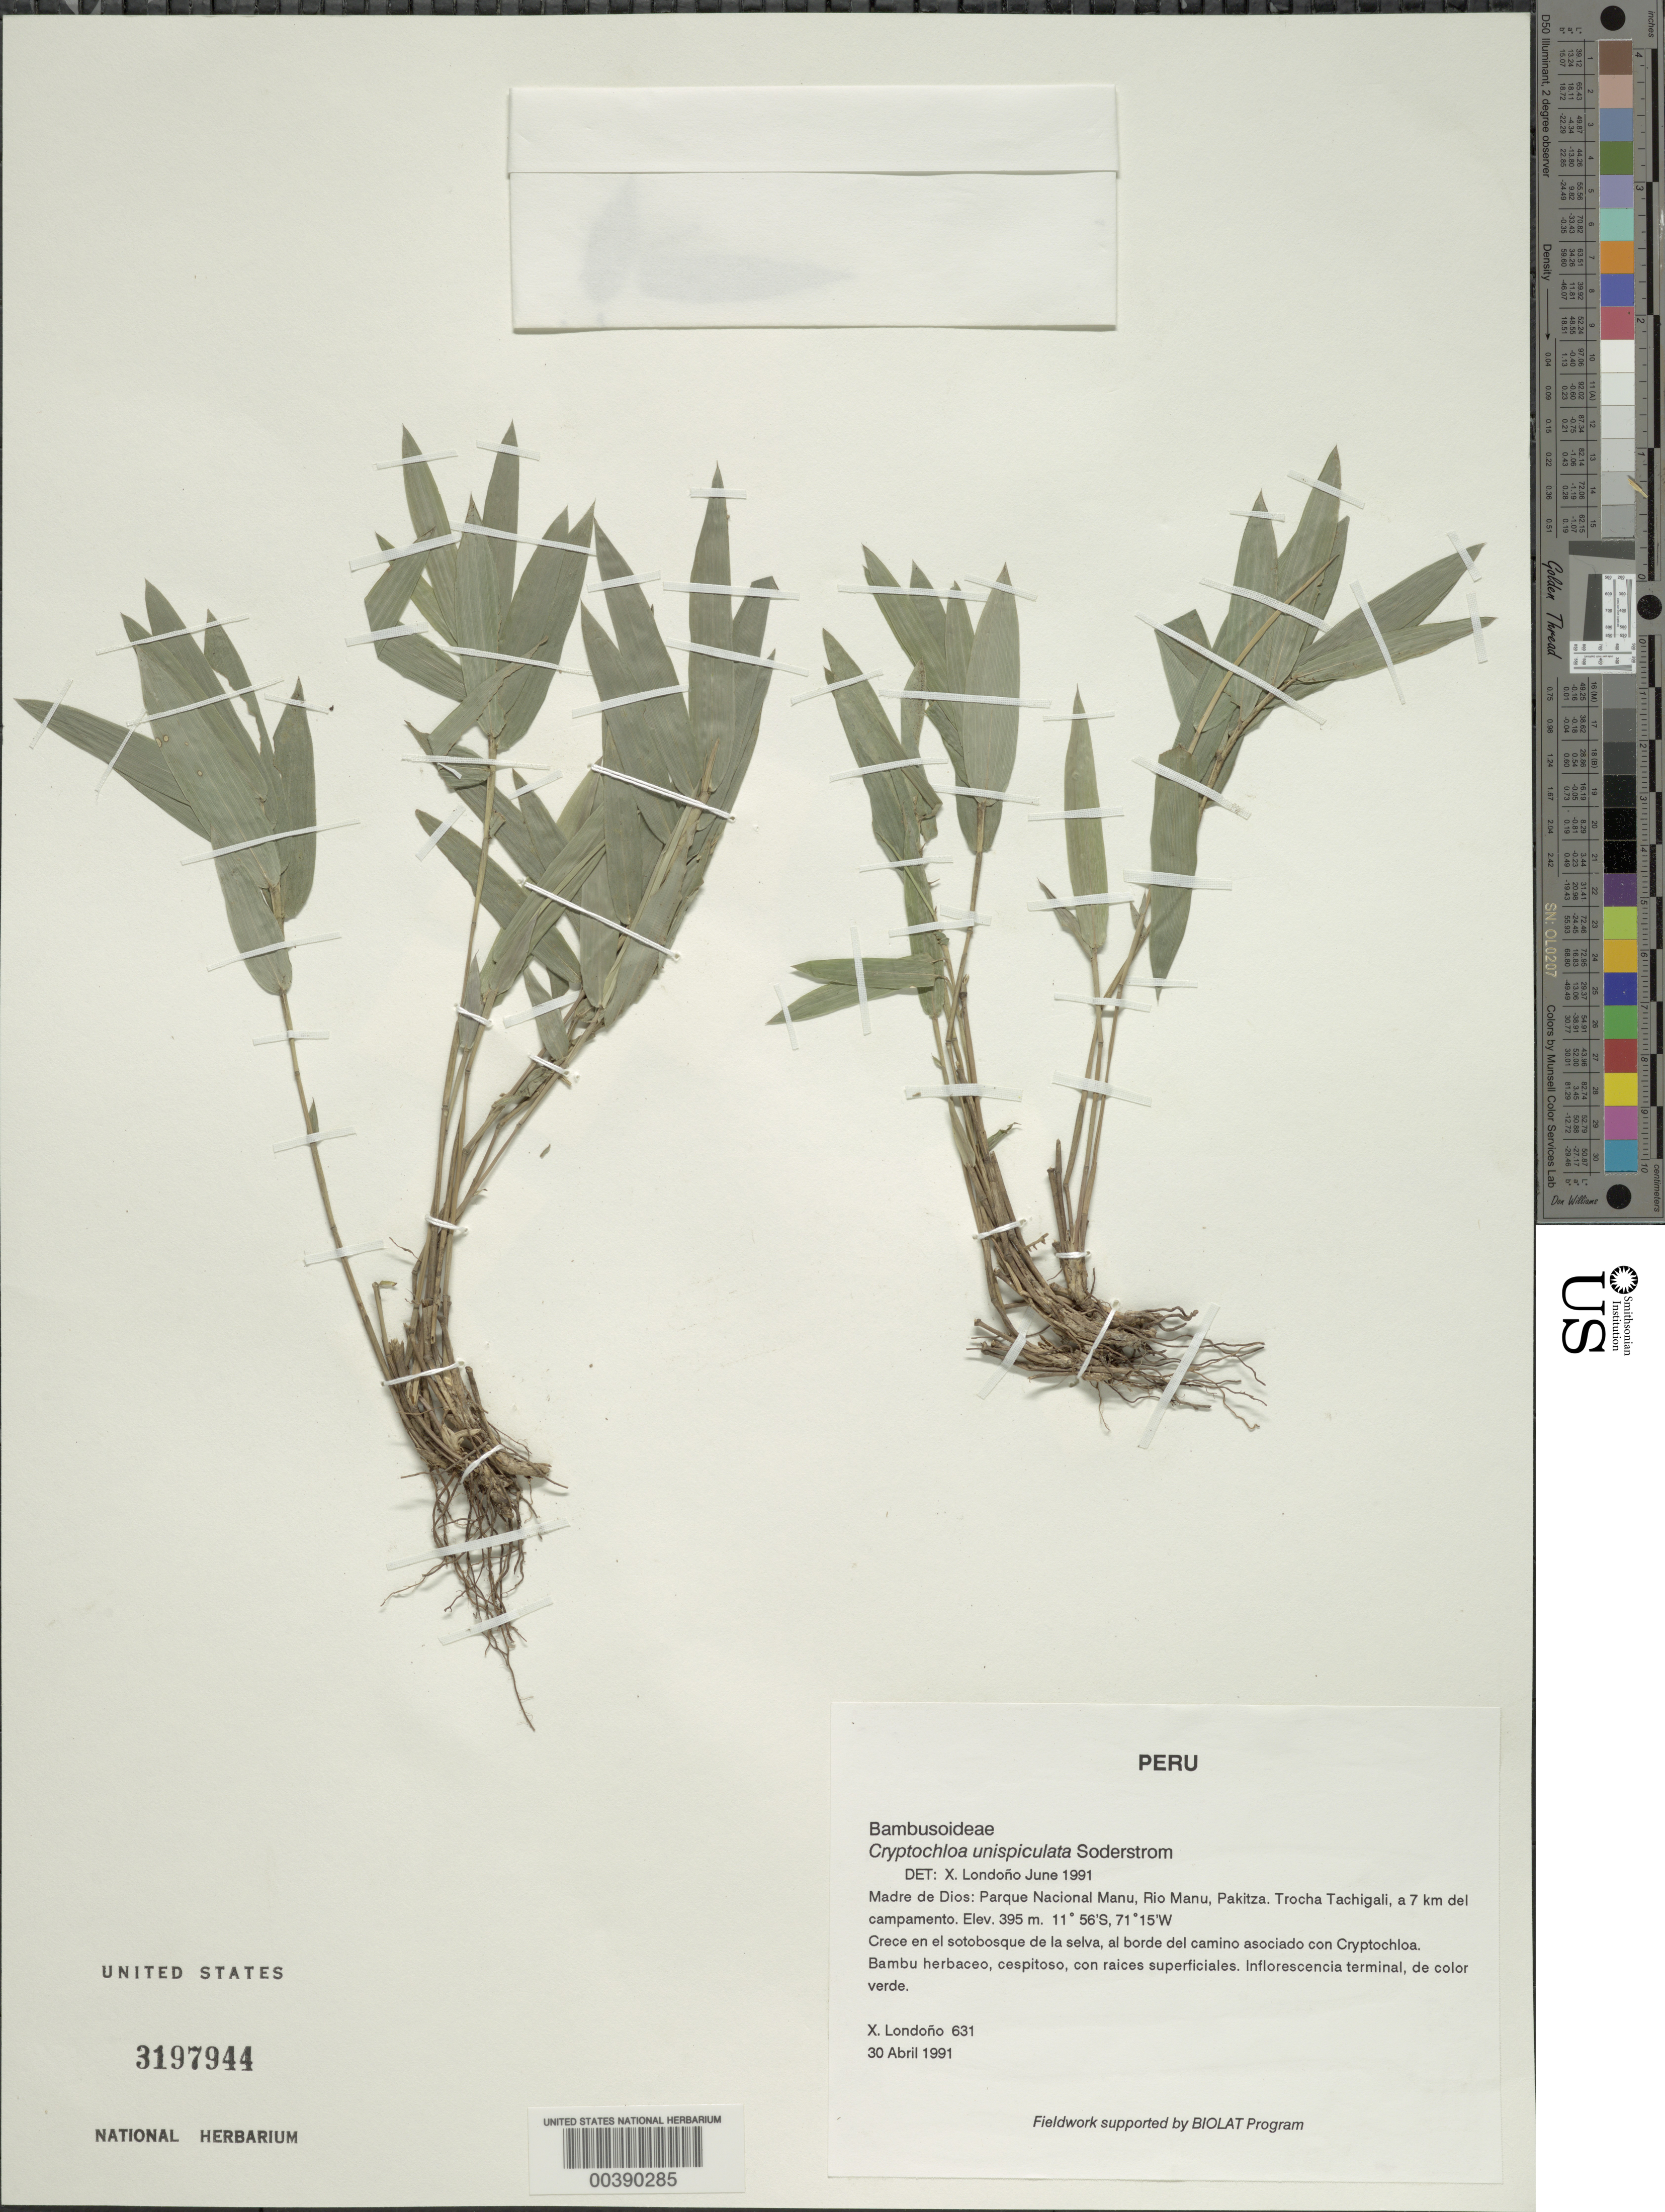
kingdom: Plantae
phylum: Tracheophyta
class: Liliopsida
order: Poales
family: Poaceae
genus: Cryptochloa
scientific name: Cryptochloa unispiculata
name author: Soderstr.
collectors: X. Londoño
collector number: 631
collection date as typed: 30 Apr 1991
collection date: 1991-04-30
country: Peru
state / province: Madre de Dios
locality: Parque nacional manu, rio manu, pakitza, trocha tachigali, a 7 km del campamento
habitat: Crece en el sotobosque de la selva, al borde del camino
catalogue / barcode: US 3197944